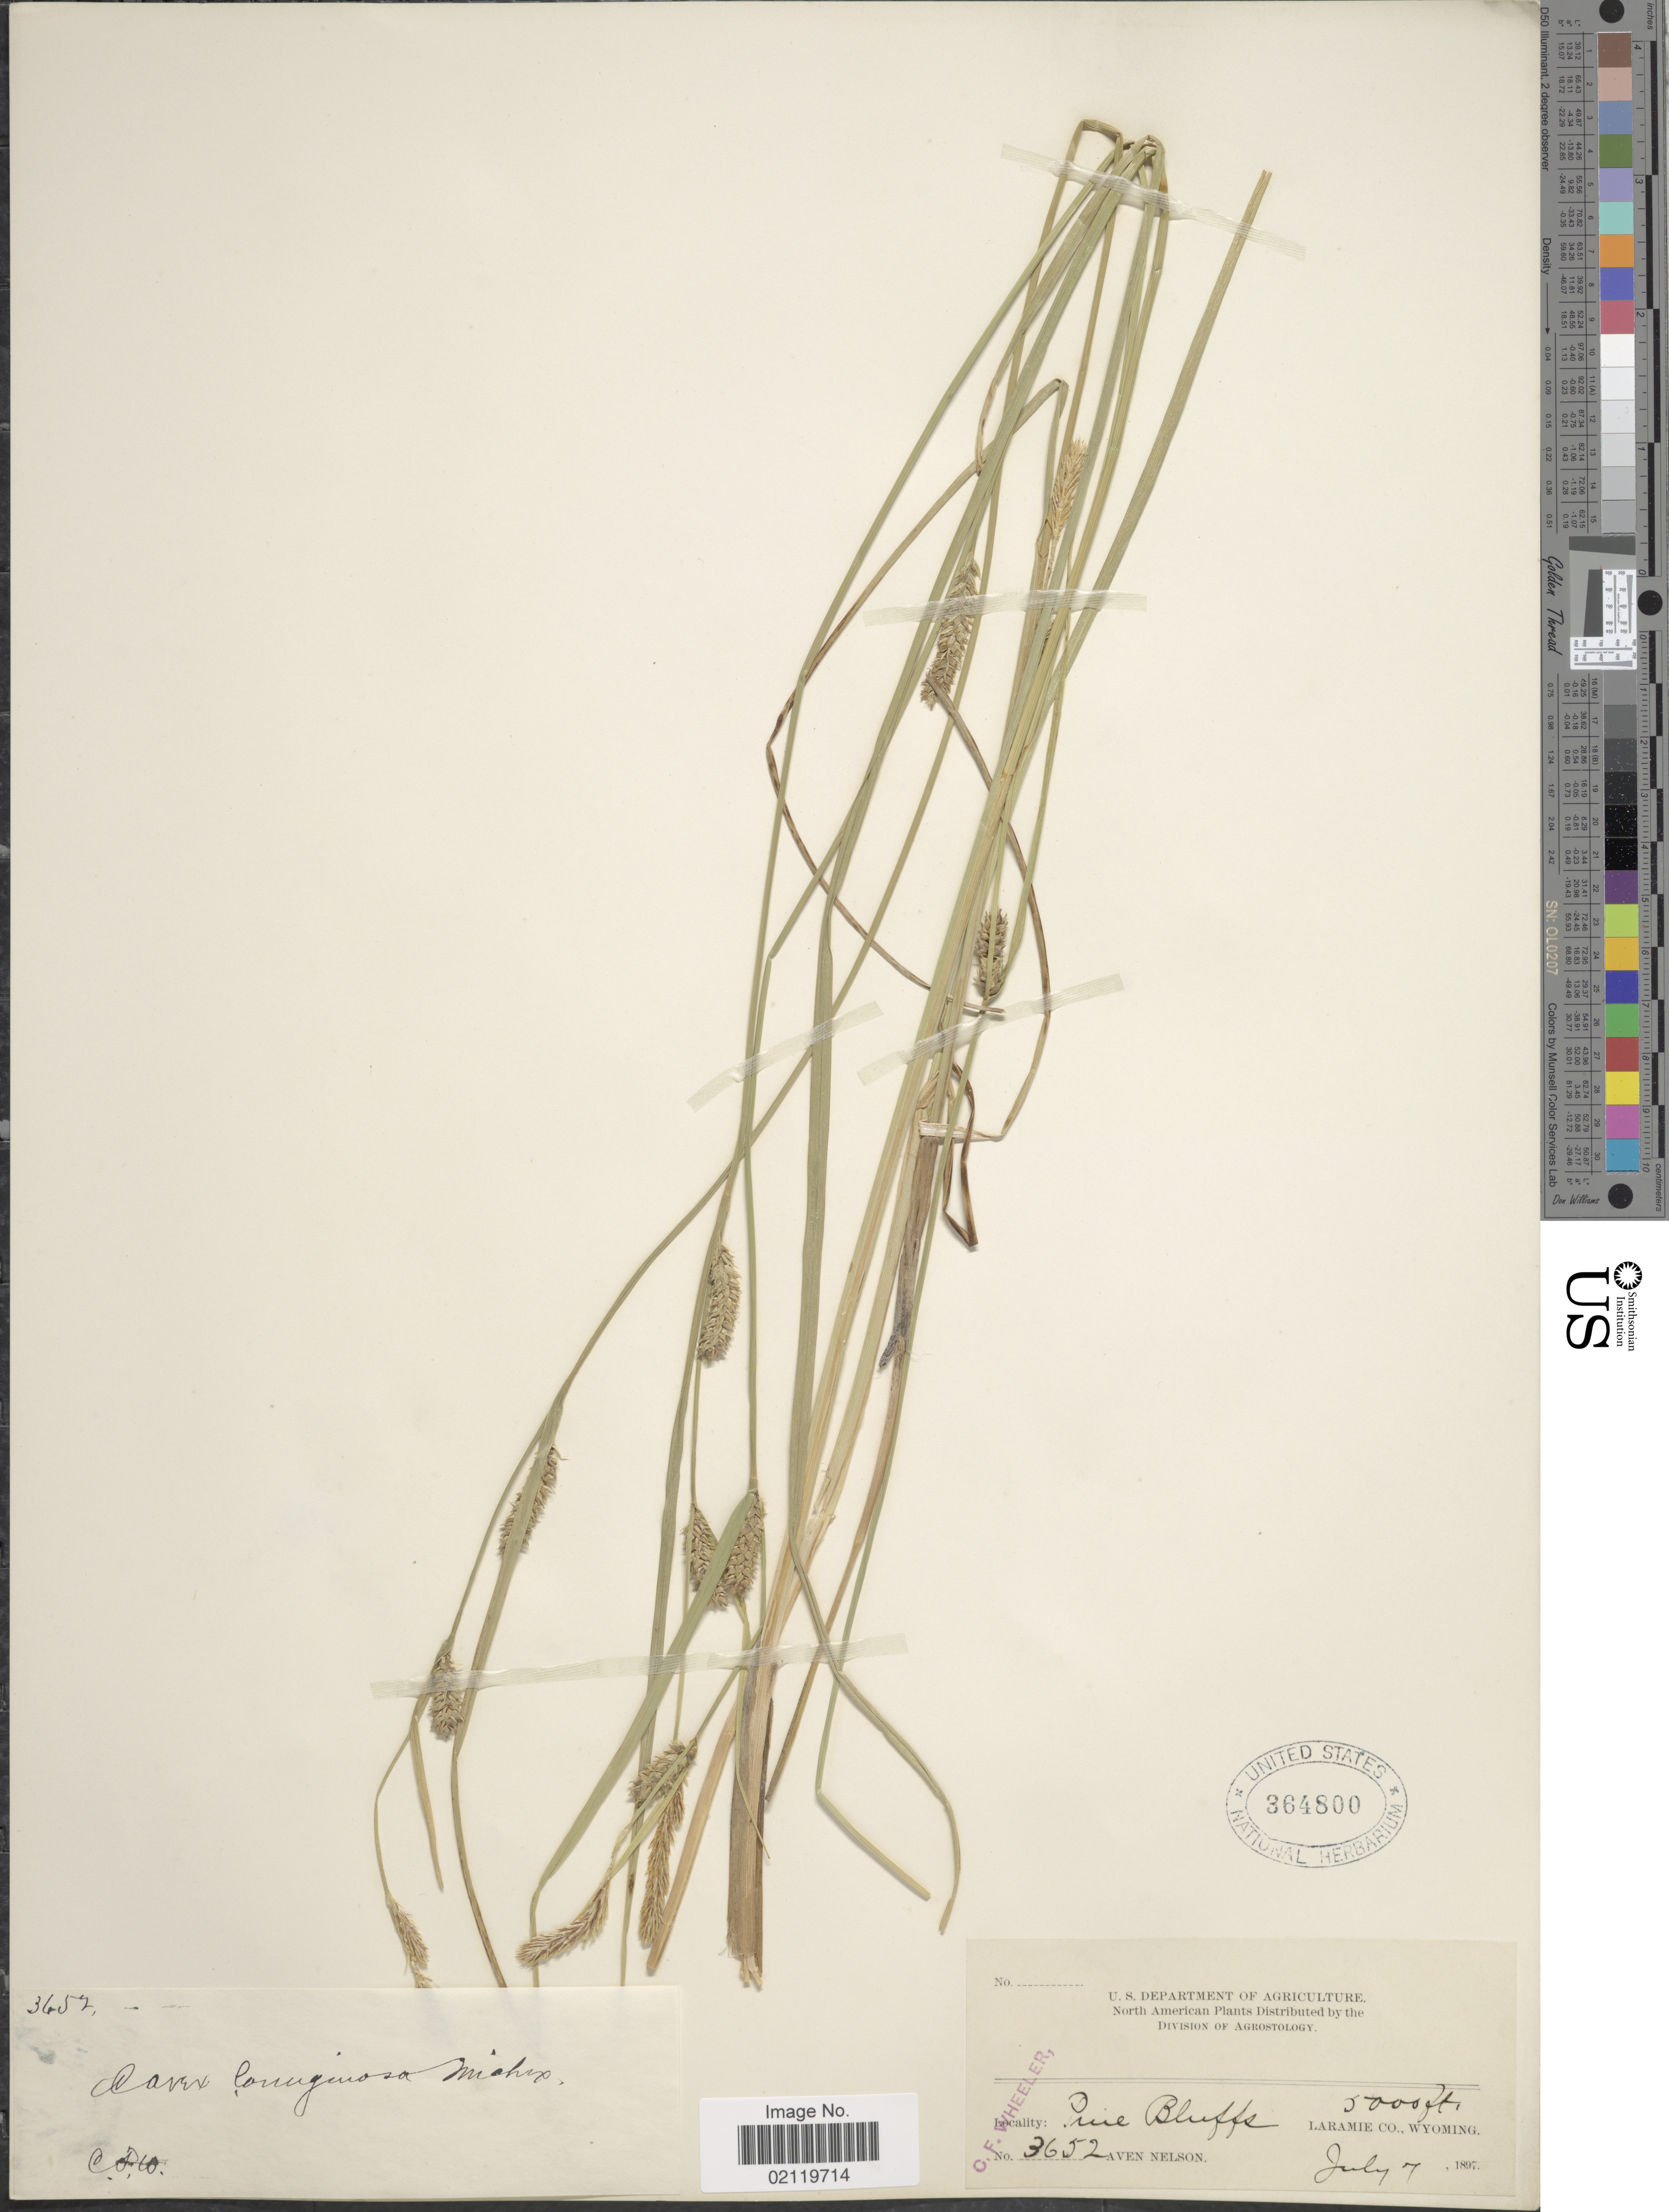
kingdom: Plantae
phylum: Tracheophyta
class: Liliopsida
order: Poales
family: Cyperaceae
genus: Carex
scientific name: Carex pellita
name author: Muhl. ex Willd.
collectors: A. Nelson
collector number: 3652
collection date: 1897-07-07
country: United States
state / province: Wyoming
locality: Pine Bluffs. laramie Co.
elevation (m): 1524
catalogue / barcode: US 364800